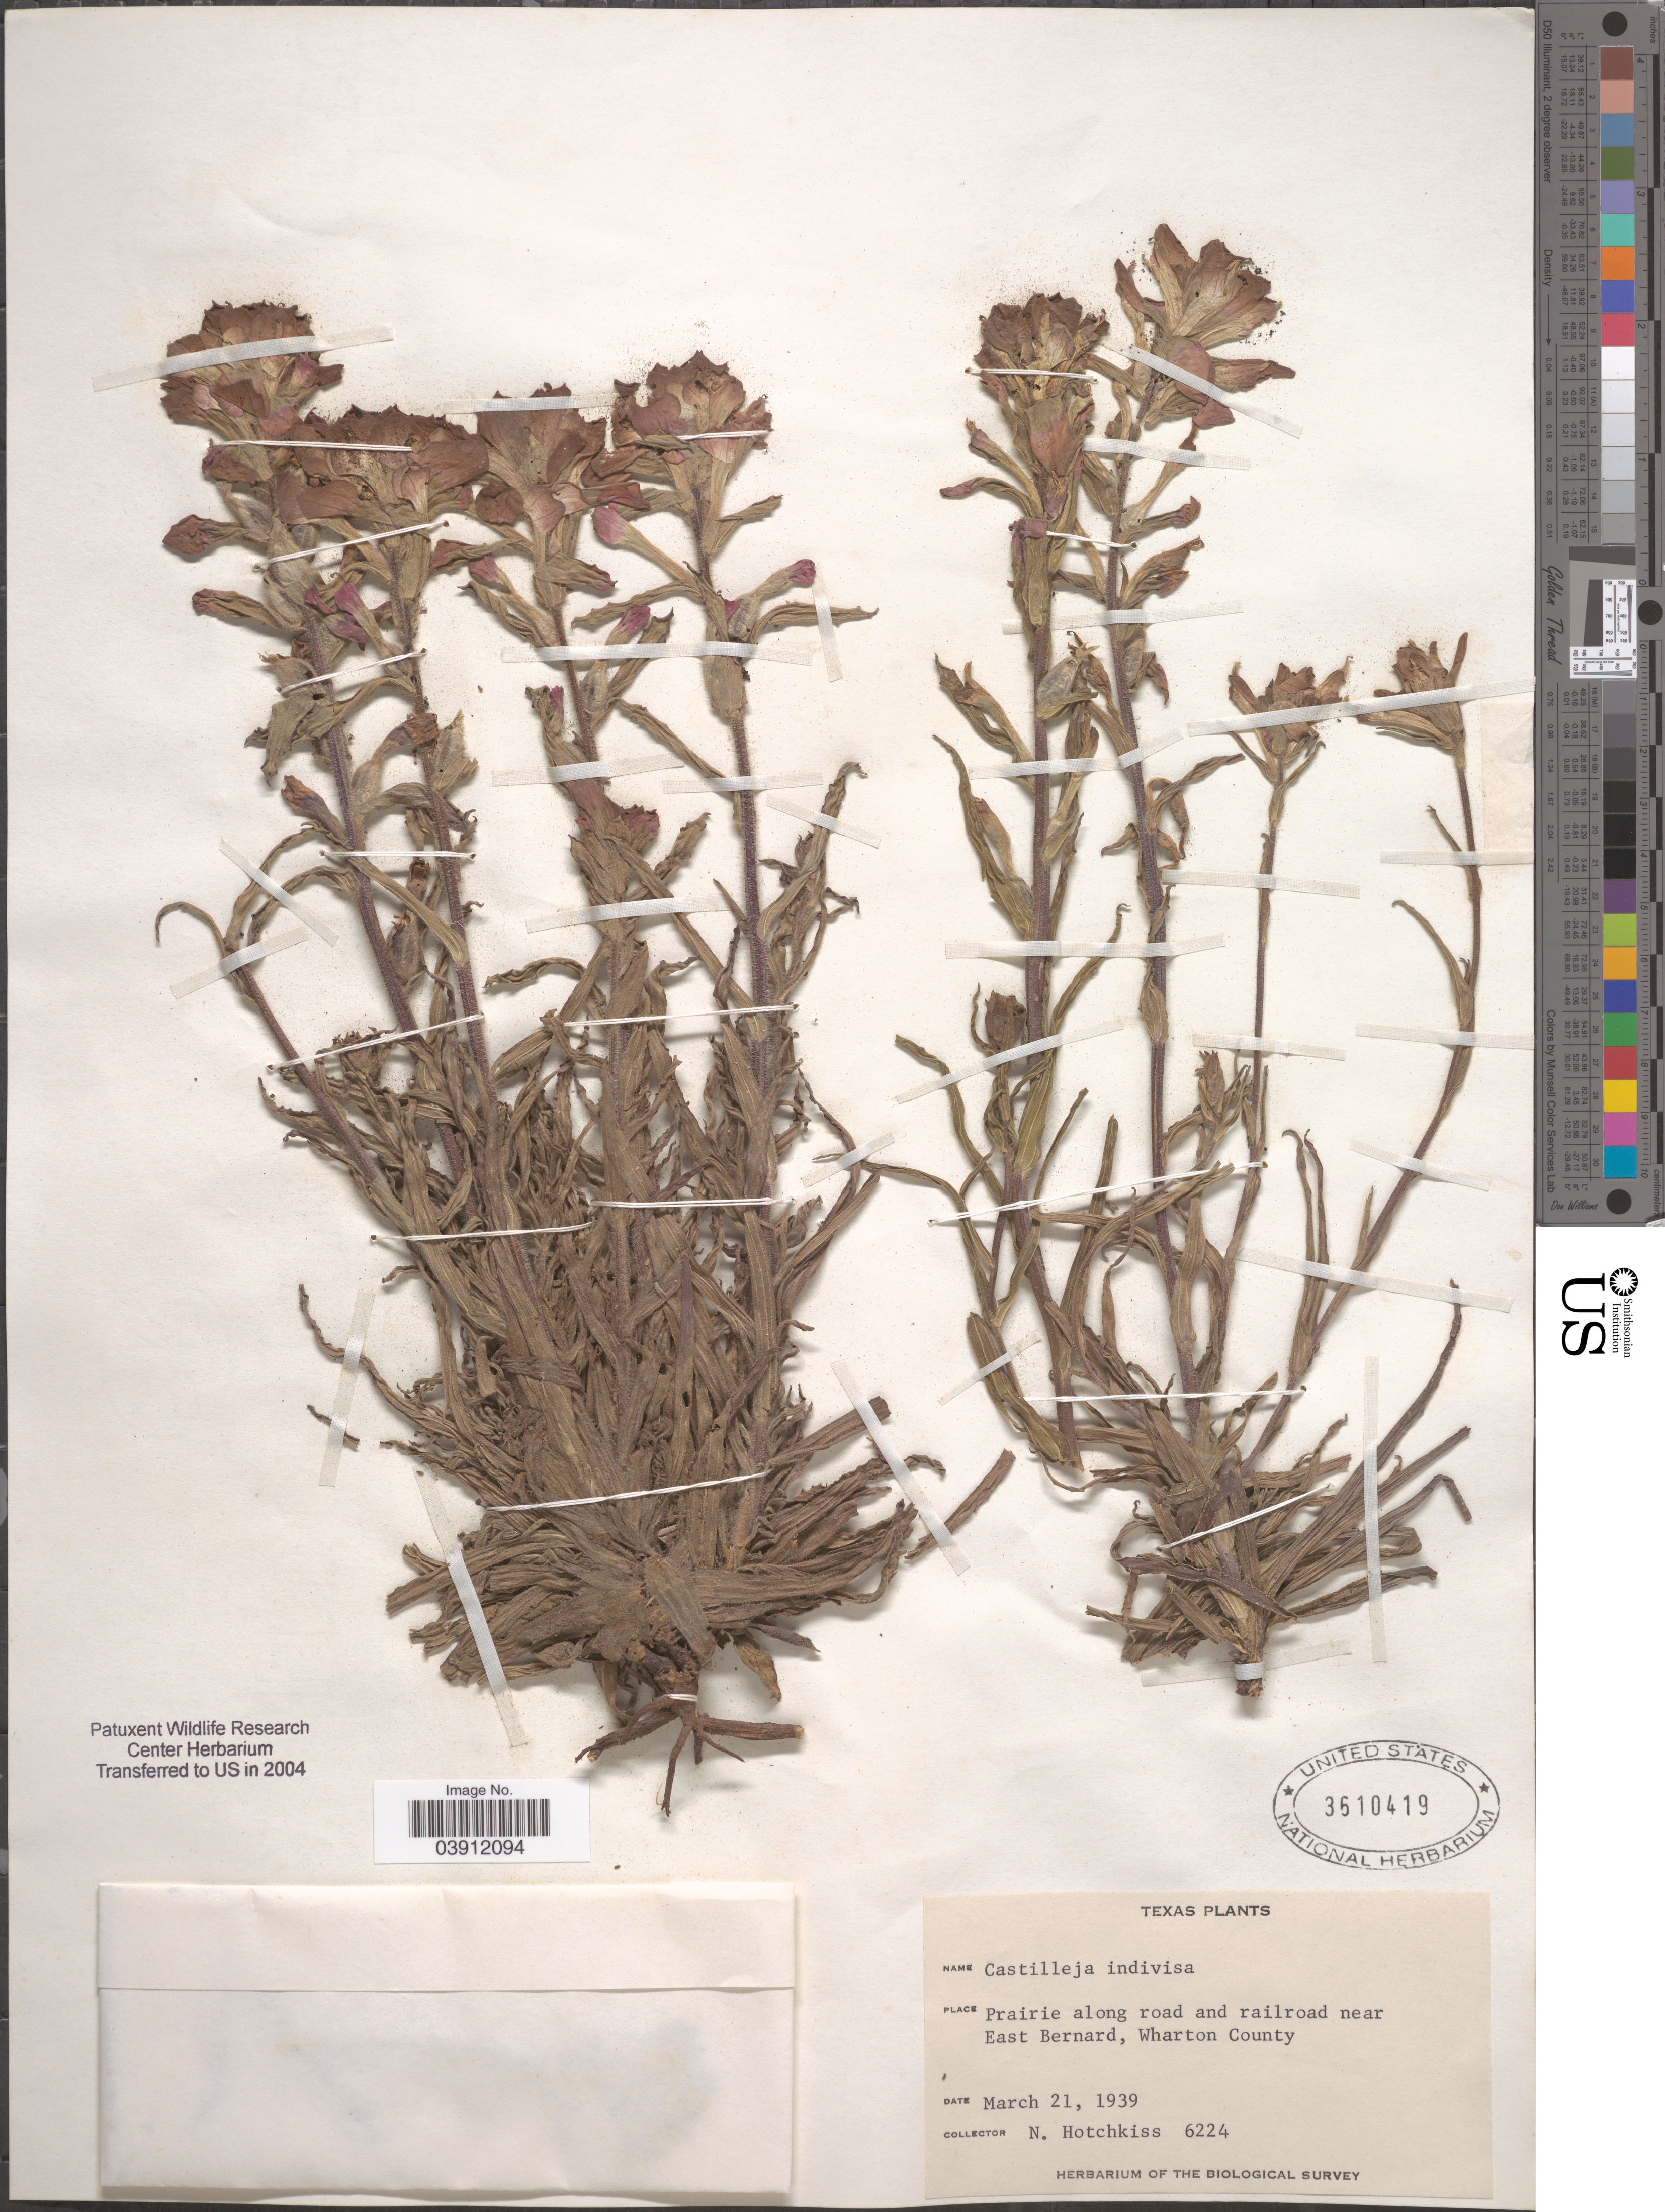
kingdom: Plantae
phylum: Tracheophyta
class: Magnoliopsida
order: Lamiales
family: Orobanchaceae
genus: Castilleja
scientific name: Castilleja indivisa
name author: Engelm. in Engelm. & A. Gray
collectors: N. Hotchkiss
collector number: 6224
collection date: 1939-03-21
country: United States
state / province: Texas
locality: Prairie along road and railroad near East Bernard, Wharton County.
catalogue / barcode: US 3610419